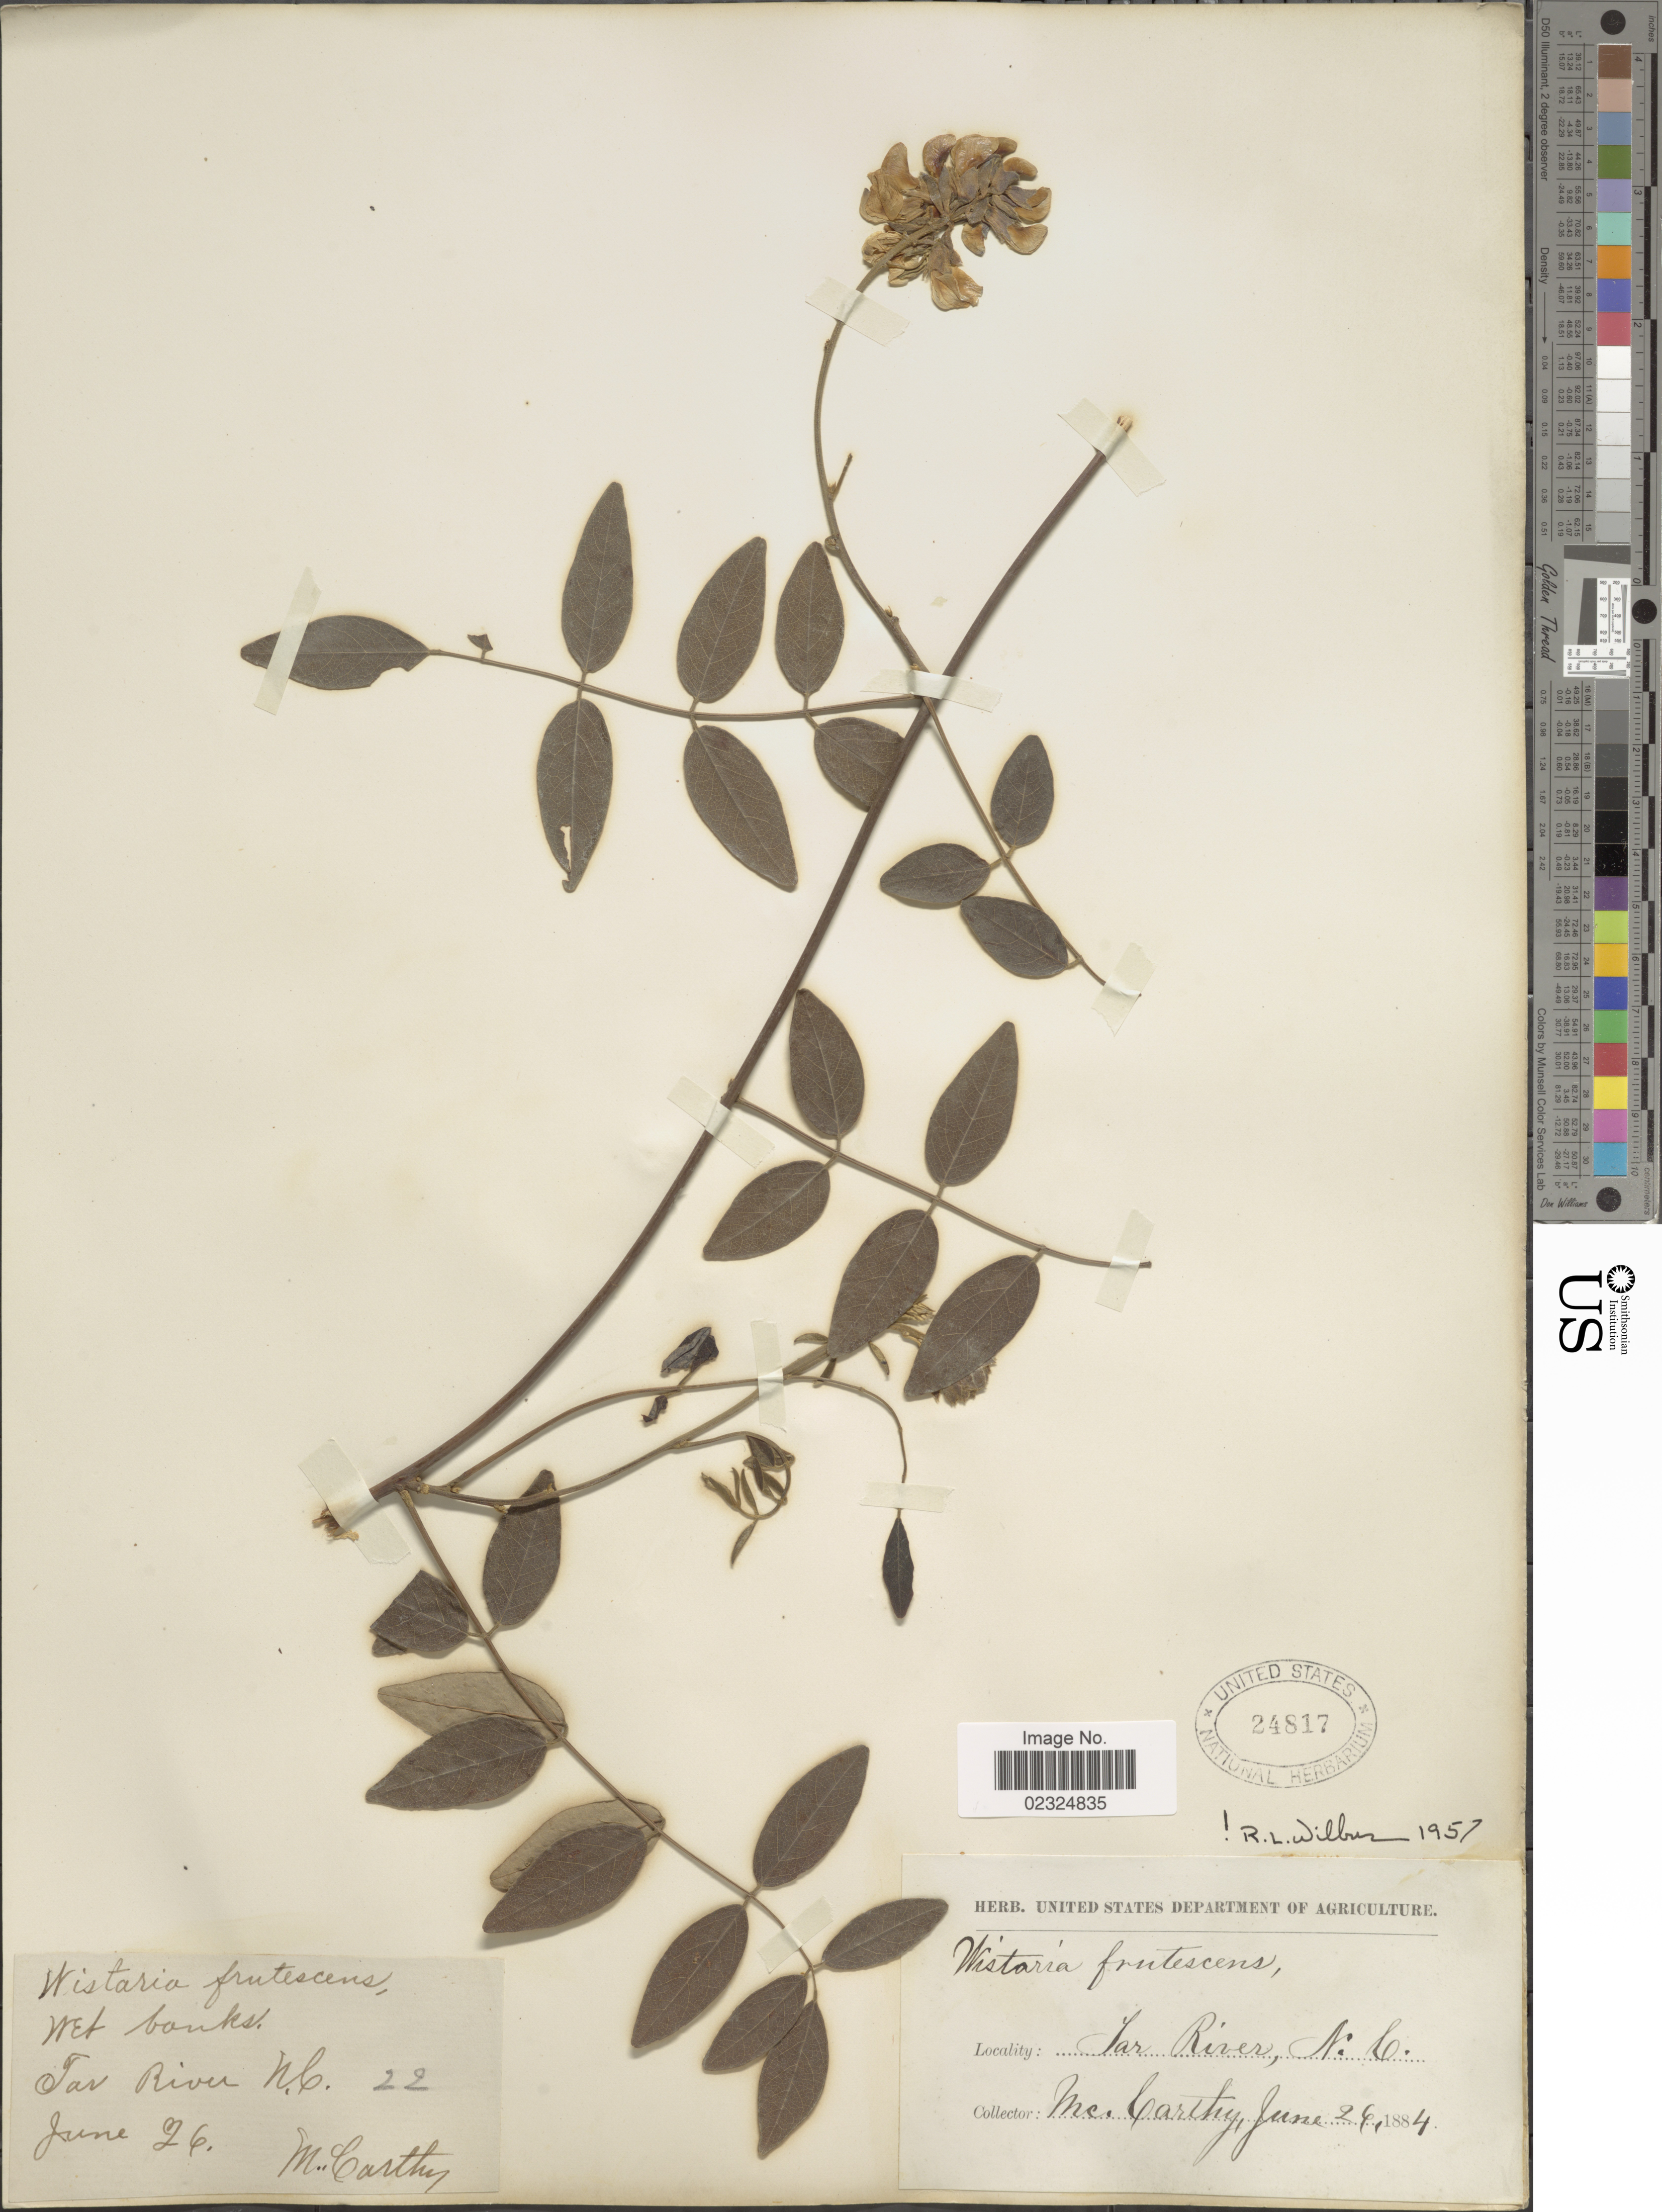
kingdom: Plantae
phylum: Tracheophyta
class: Magnoliopsida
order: Fabales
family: Fabaceae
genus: Wisteria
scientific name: Wisteria frutescens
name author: (L.) Poir.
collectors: -- McCarthy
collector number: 22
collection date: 1884-06-26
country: United States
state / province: North Carolina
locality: Wet banks, Tar River.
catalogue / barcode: US 24817